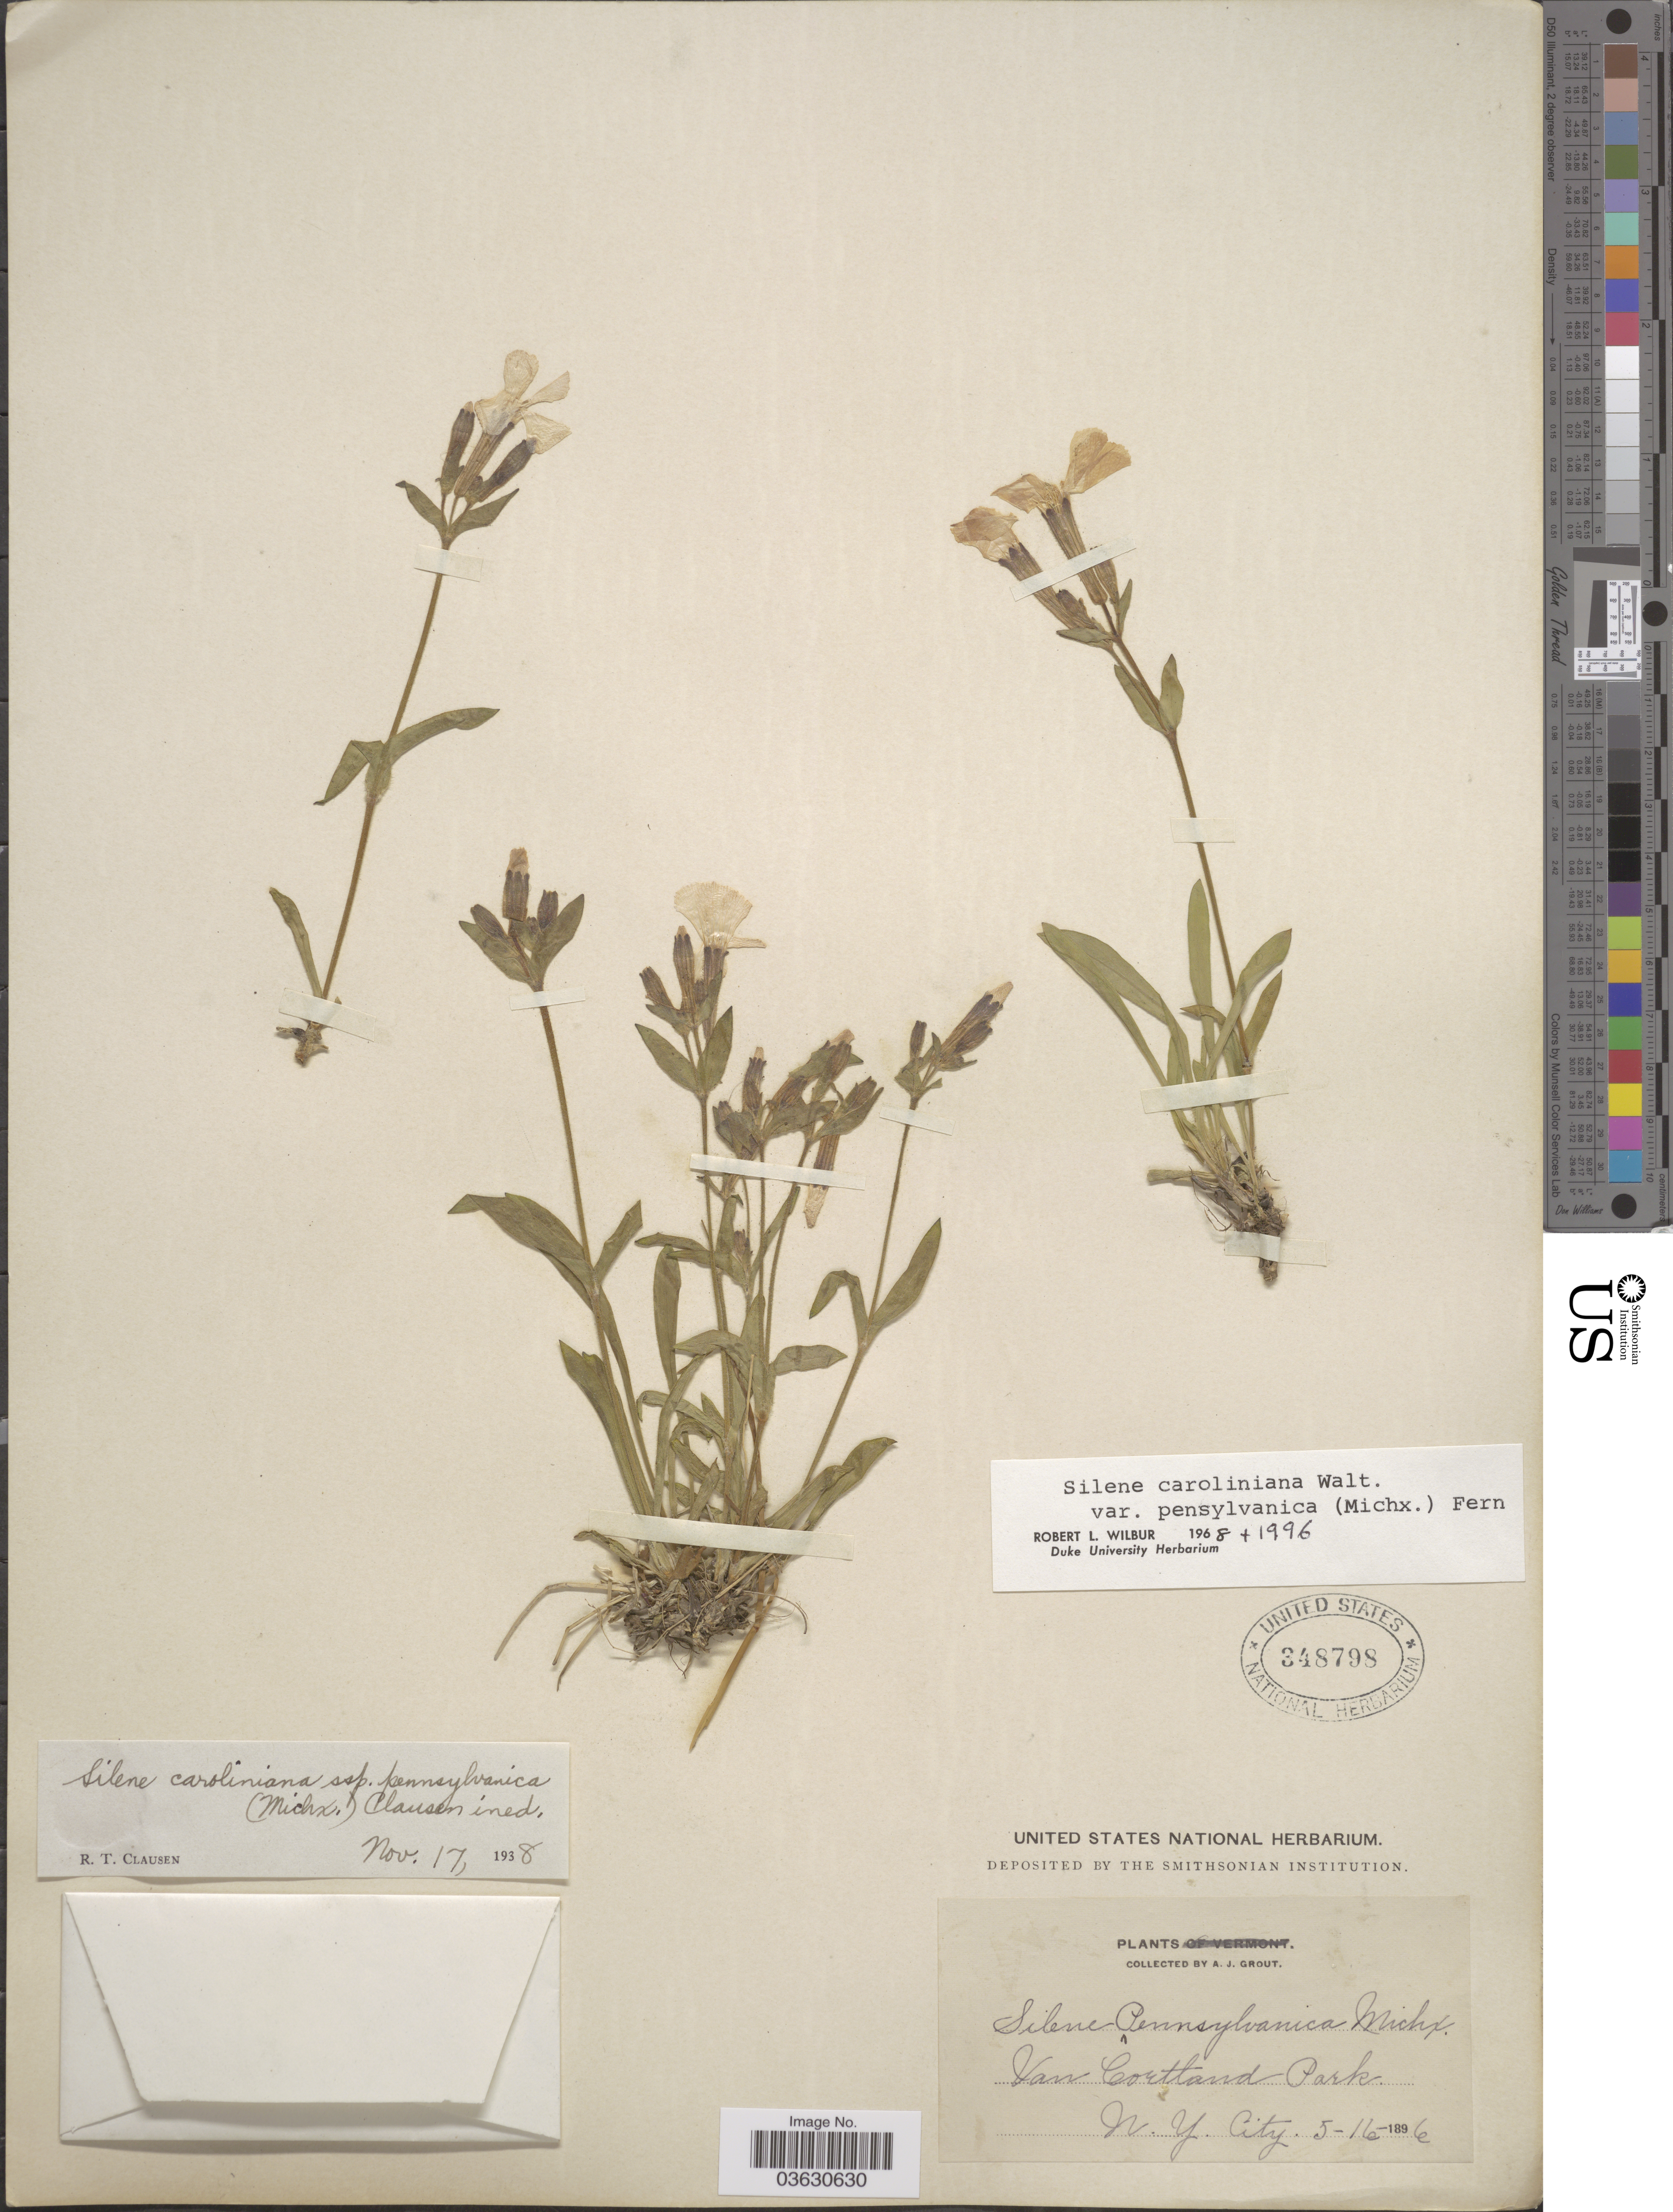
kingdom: Plantae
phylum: Tracheophyta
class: Magnoliopsida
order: Caryophyllales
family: Caryophyllaceae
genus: Silene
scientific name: Silene caroliniana var. pensylvanica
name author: (Michx.) Fernald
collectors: A. J. Grout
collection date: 1896-05-16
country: United States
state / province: New York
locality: Van Cortland Park. N.Y. City.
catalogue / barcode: US 348798